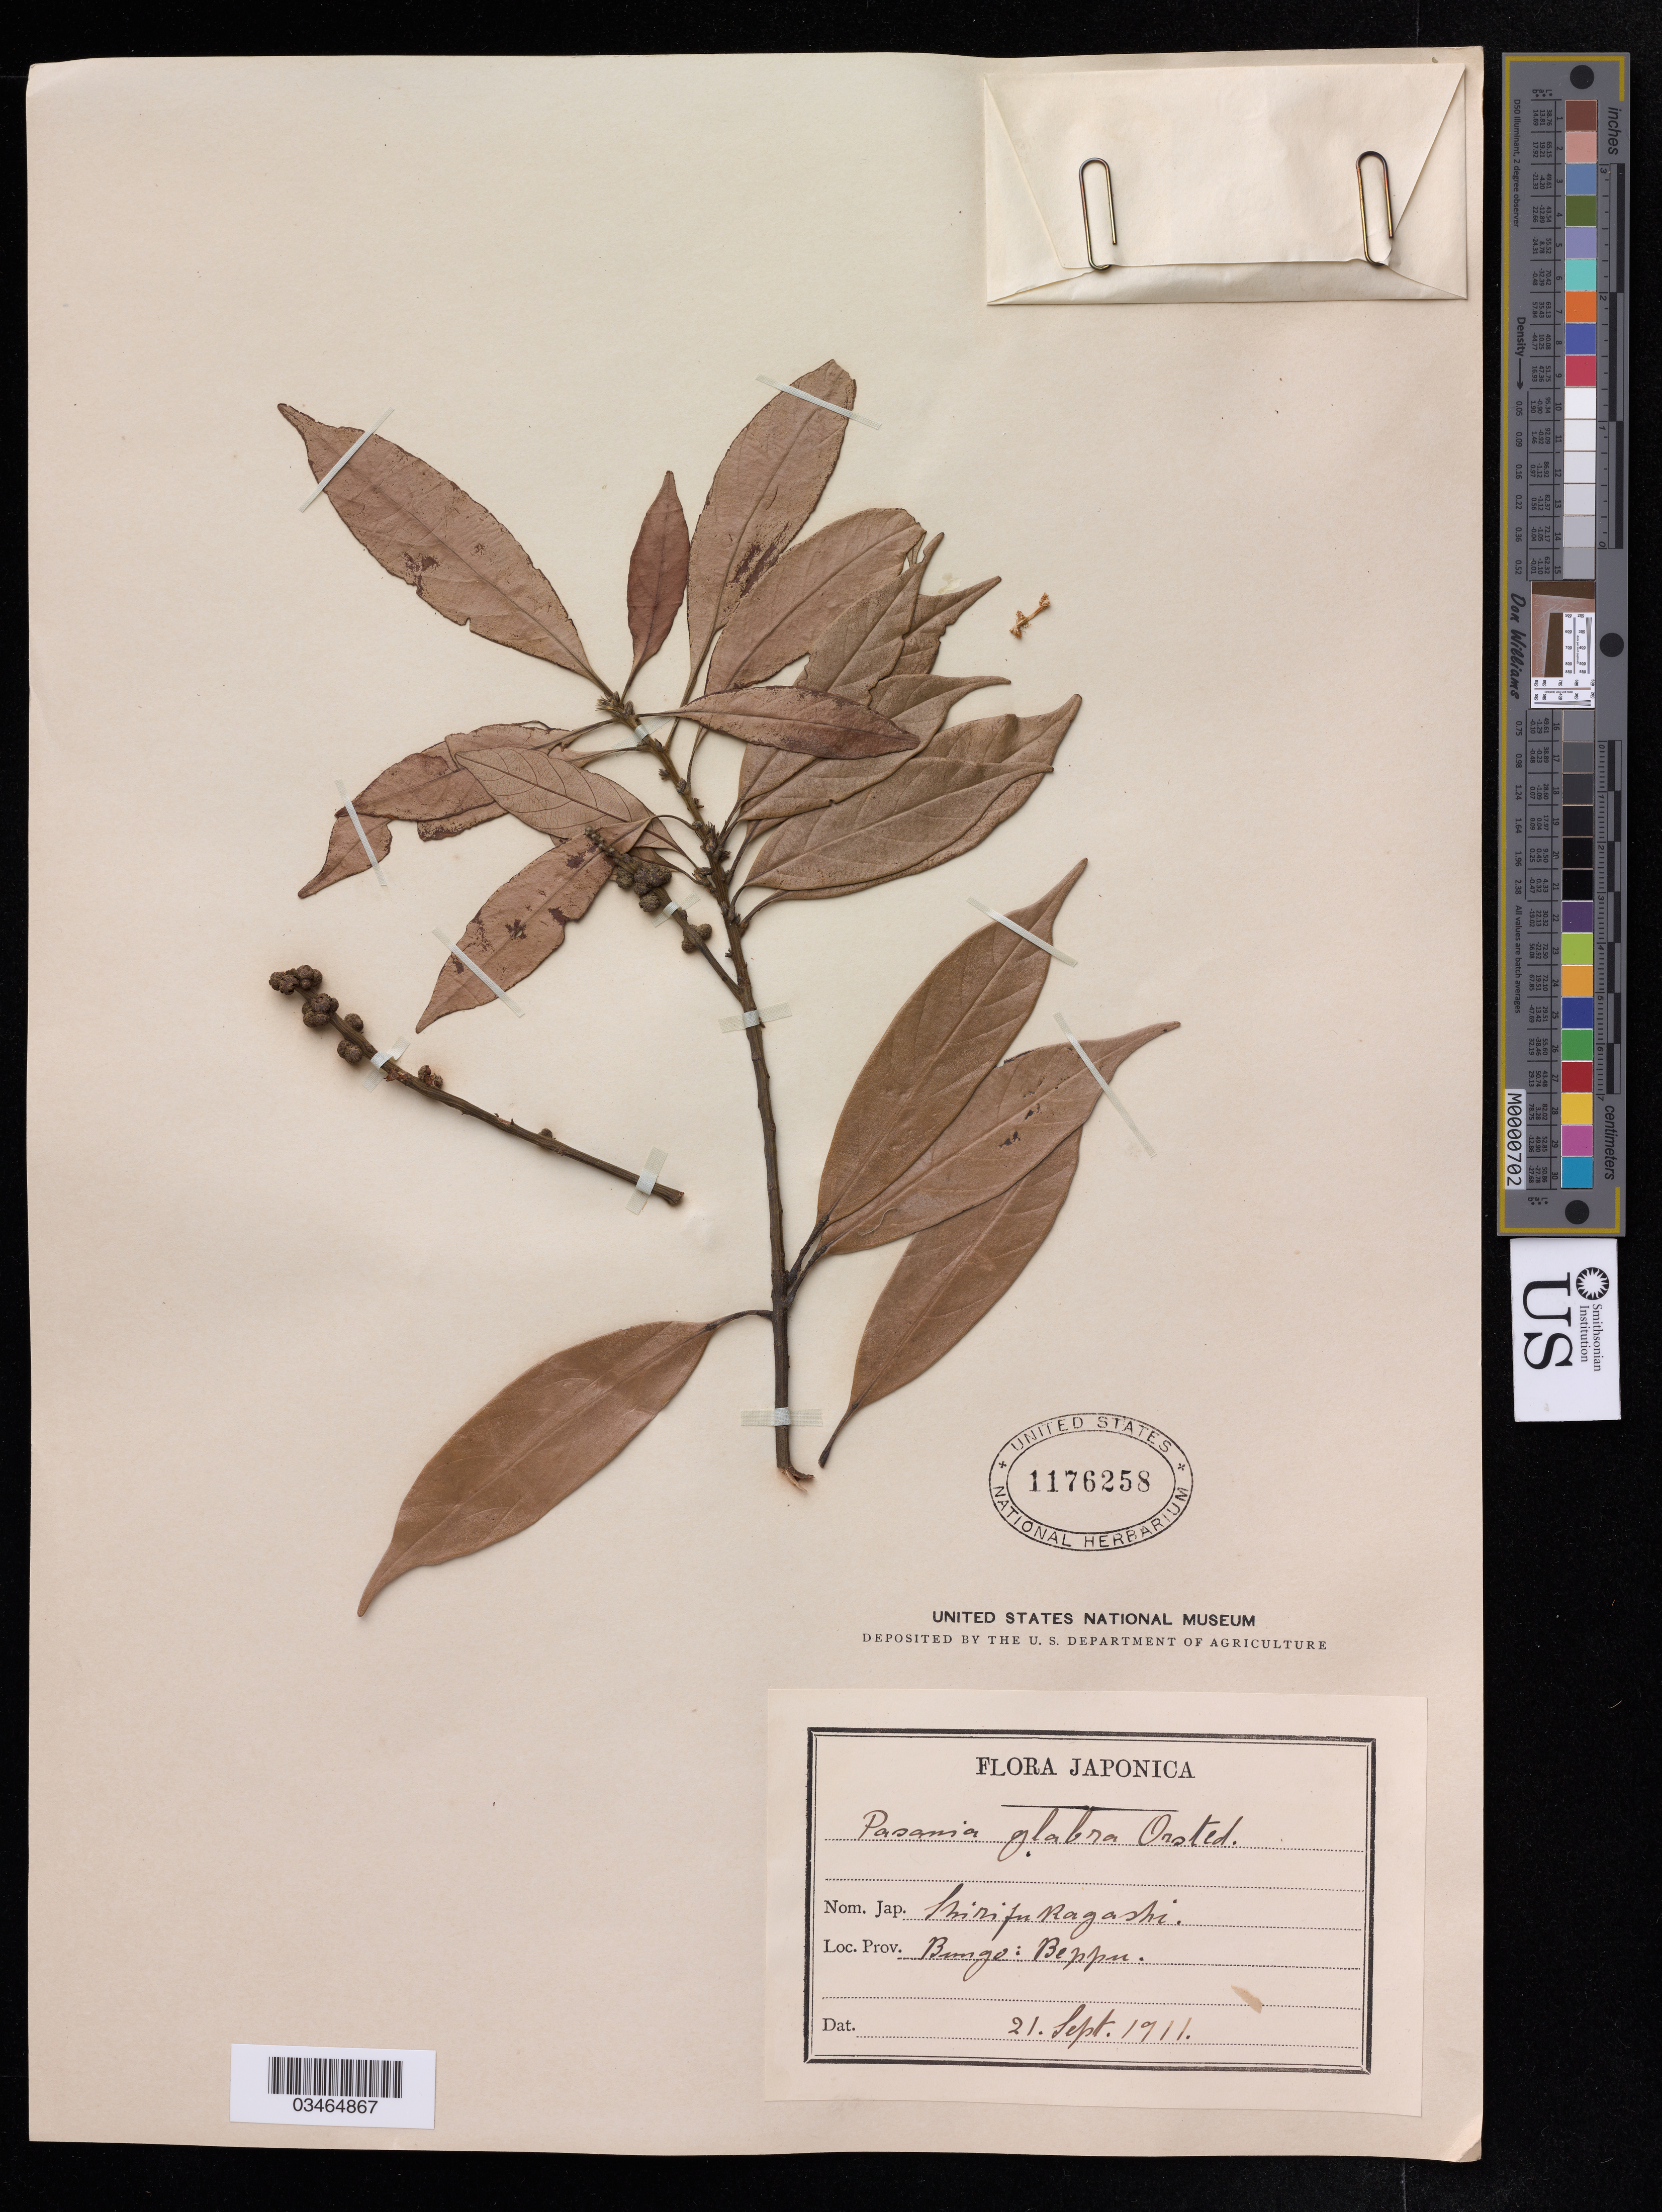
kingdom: Plantae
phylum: Tracheophyta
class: Magnoliopsida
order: Fagales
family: Fagaceae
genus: Lithocarpus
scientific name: Lithocarpus glaber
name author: (Thunb.) Nakai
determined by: Strong, Mark T., (BOT), Smithsonian Institution - National Museum of Natural History (UNITED STATES)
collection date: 1911-09-21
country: Japan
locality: Bungo: Beppu.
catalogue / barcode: US 1176258